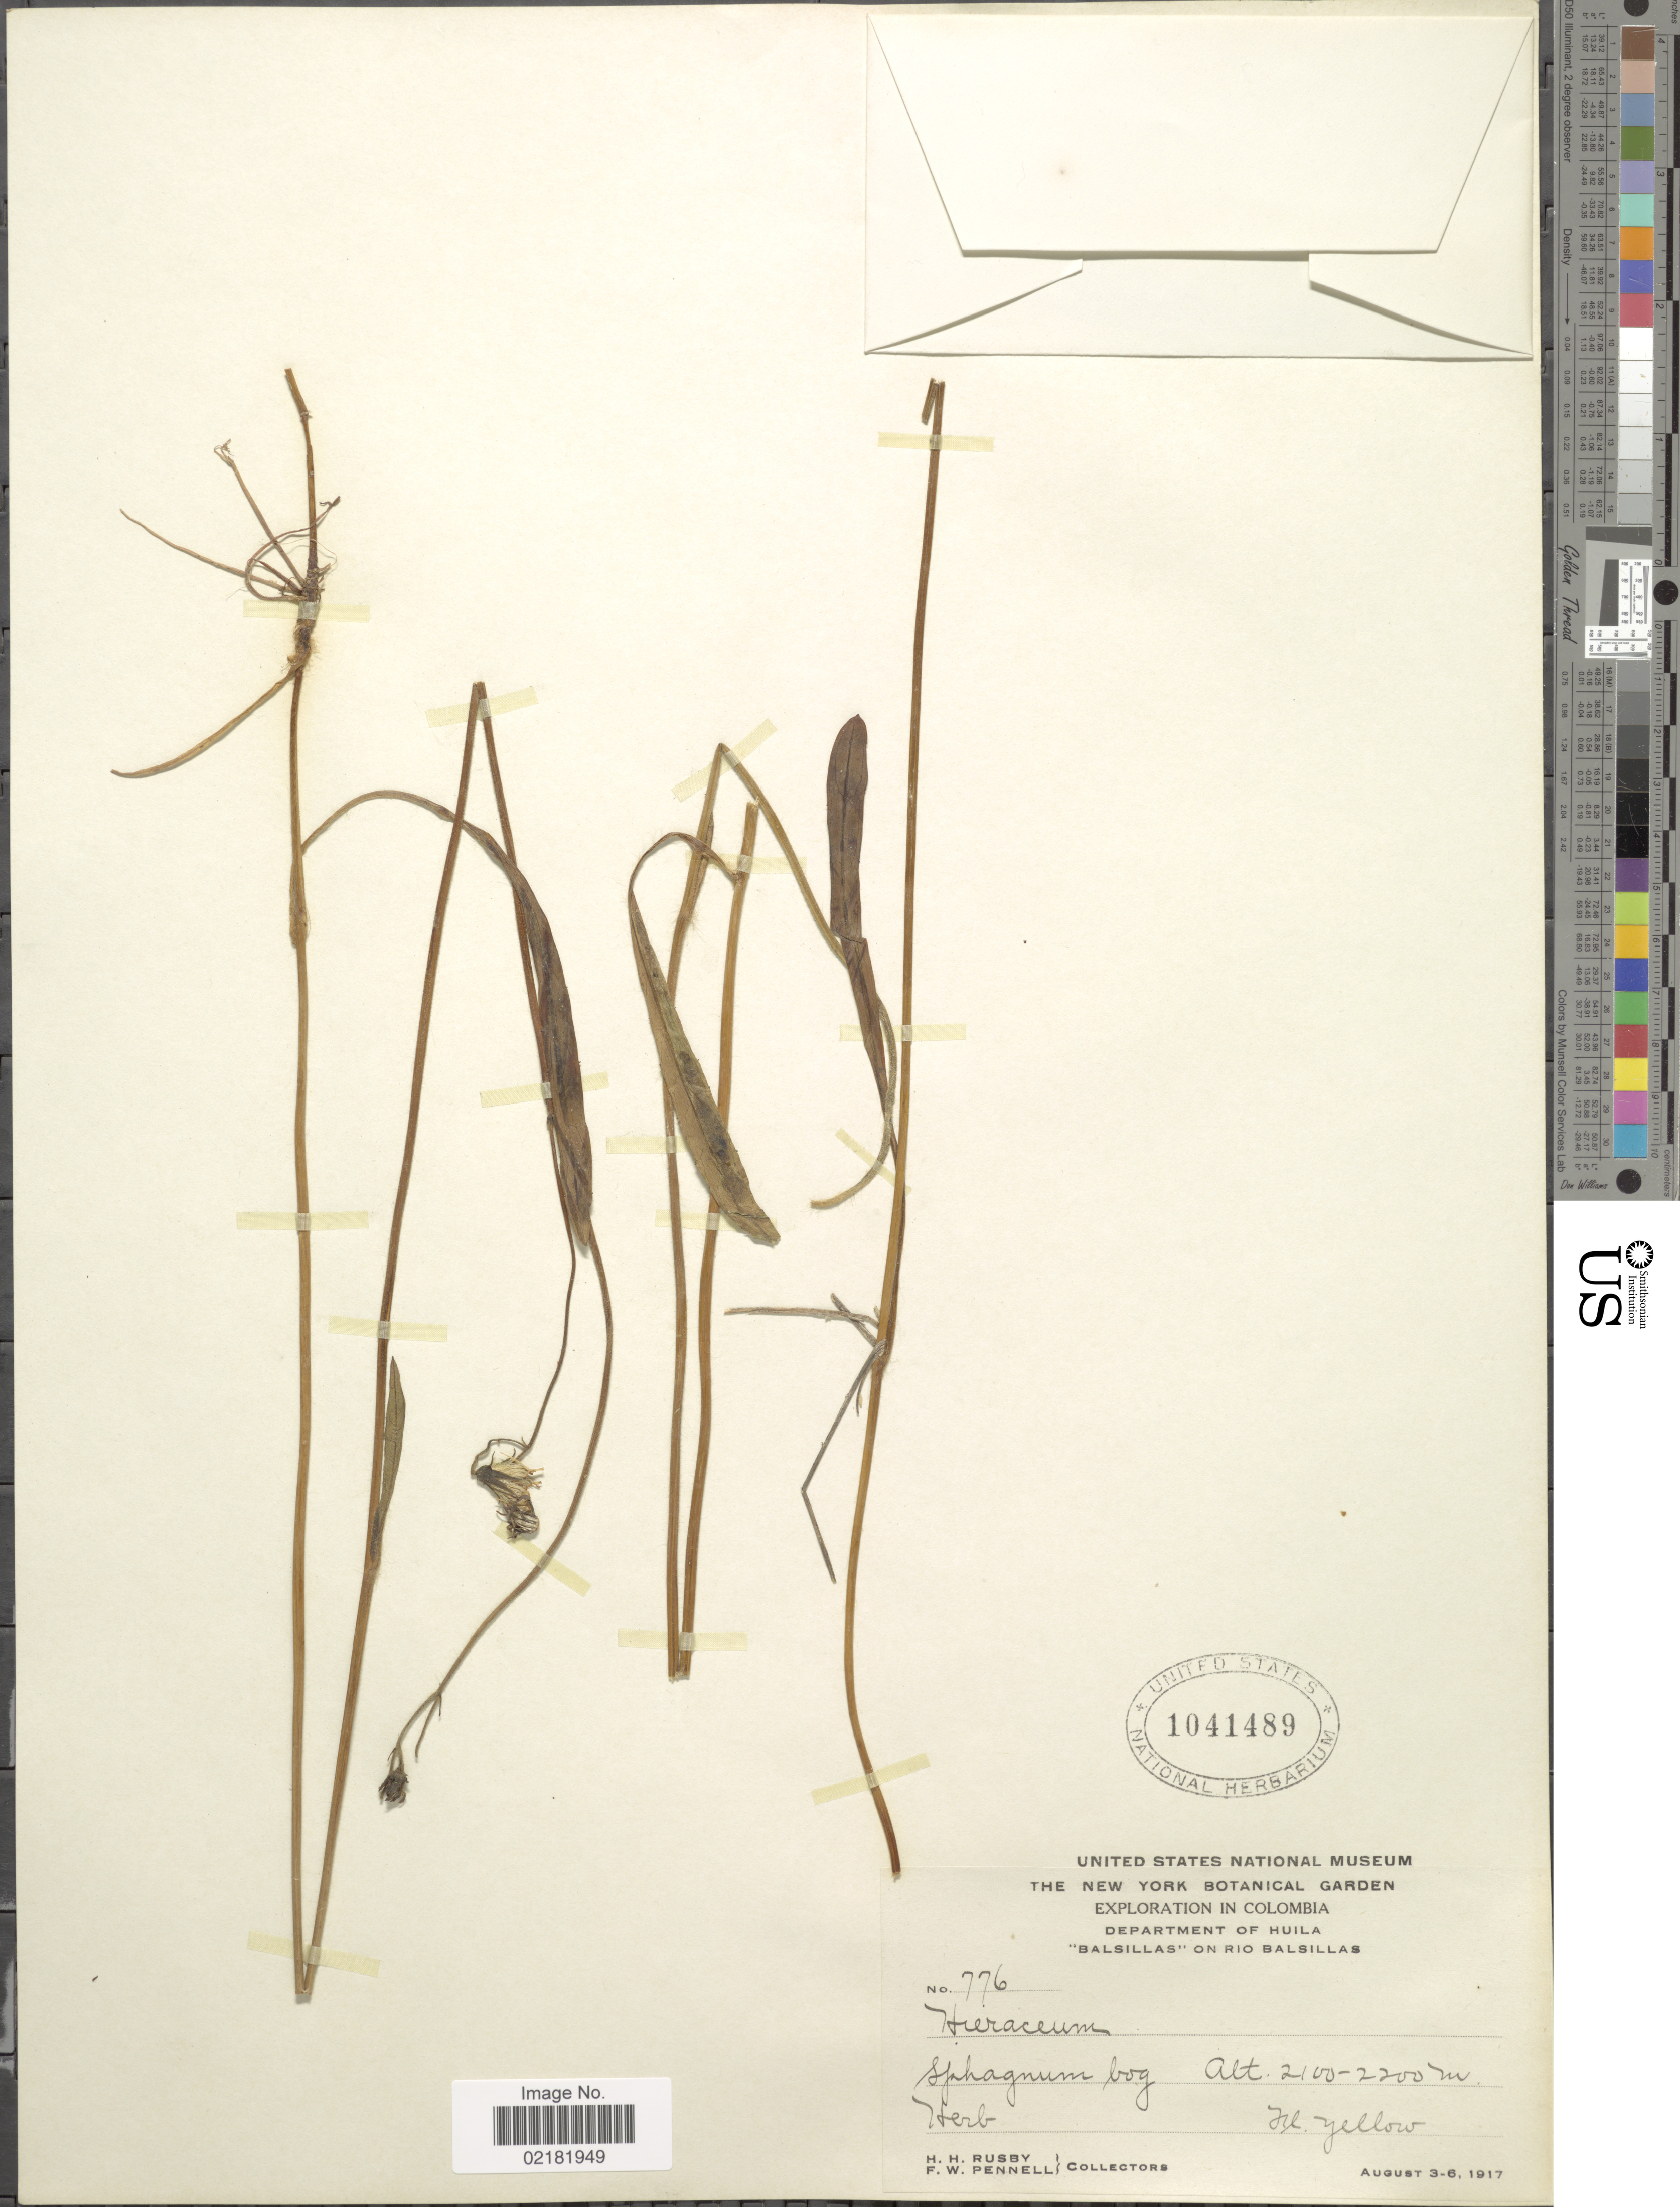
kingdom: Plantae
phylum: Tracheophyta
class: Magnoliopsida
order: Asterales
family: Asteraceae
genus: Hieracium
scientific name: Hieracium repandulare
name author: Druce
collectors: H. H. Rusby & F. W. Pennell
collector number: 776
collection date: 1917-08-03/1917-08-06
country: Colombia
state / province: Huila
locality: Balsillas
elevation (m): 2100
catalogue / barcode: US 1041489